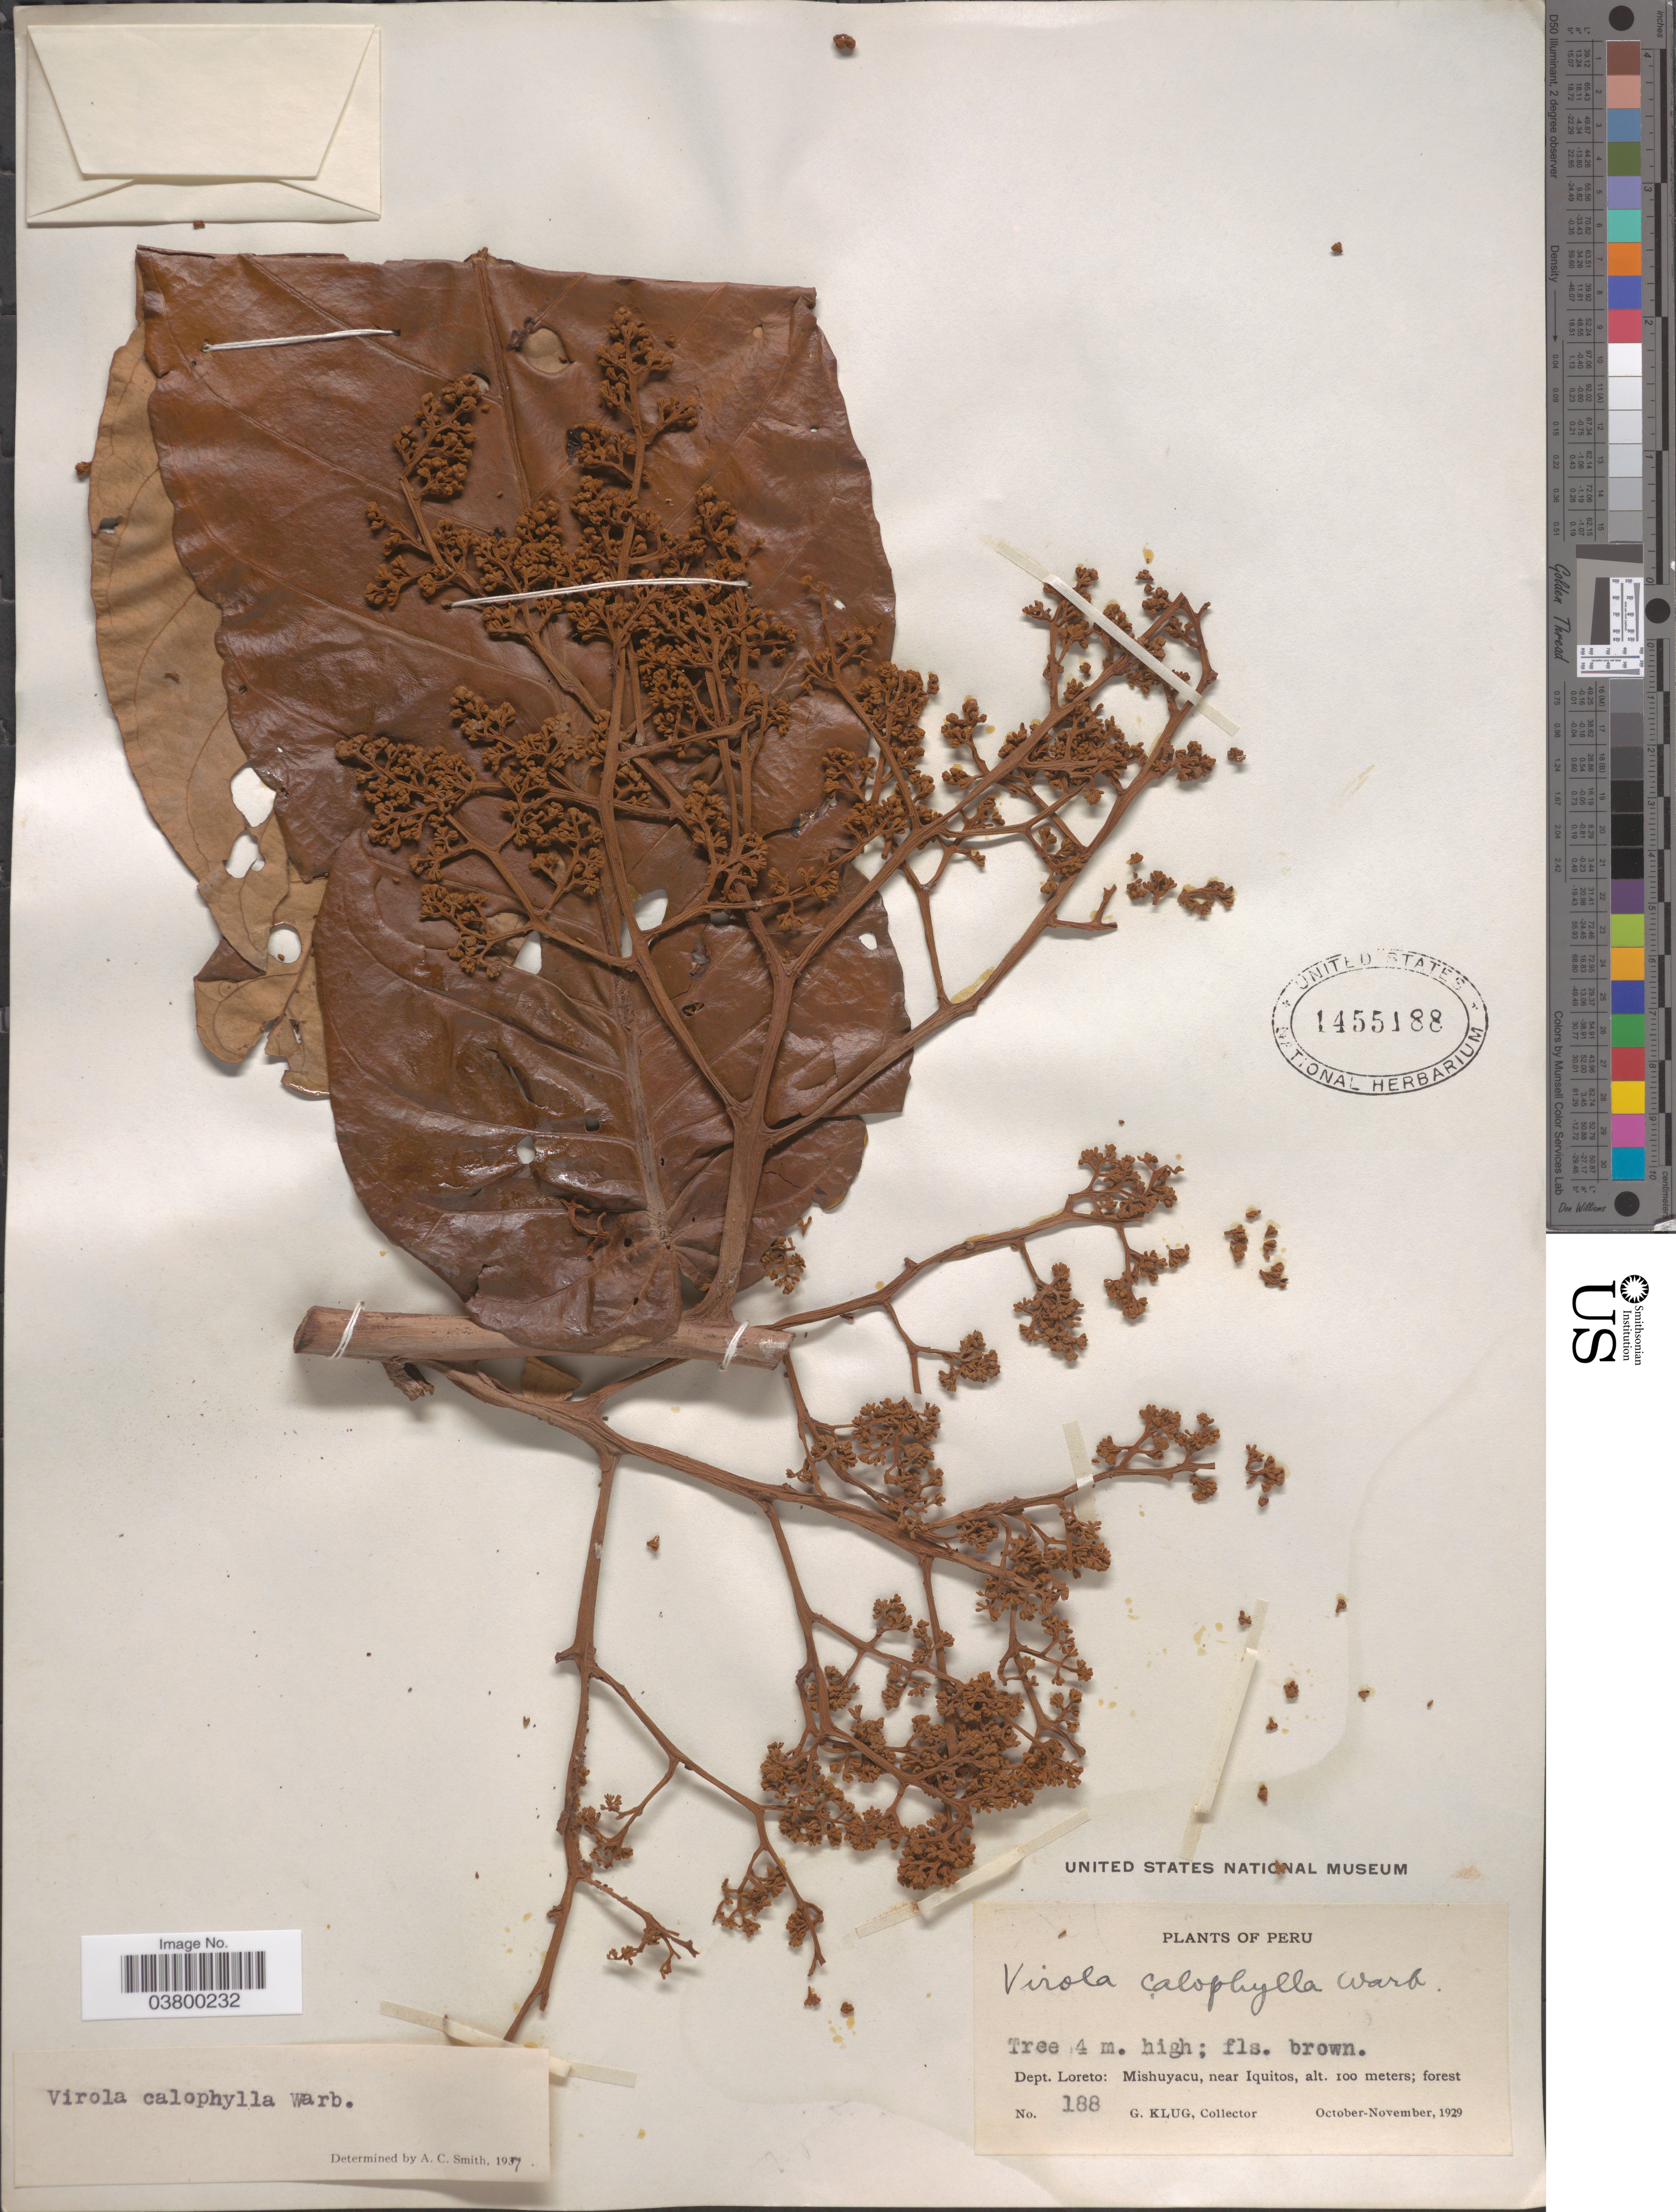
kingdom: Plantae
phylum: Tracheophyta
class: Magnoliopsida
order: Magnoliales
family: Myristicaceae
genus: Virola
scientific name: Virola calophylla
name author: (Spruce) Warb.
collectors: G. Klug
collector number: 188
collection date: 1929-10/1929-11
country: Peru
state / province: Loreto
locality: Dept. Loreto: Mishuyacu, near Iquitos.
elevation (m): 100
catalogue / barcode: US 1455188